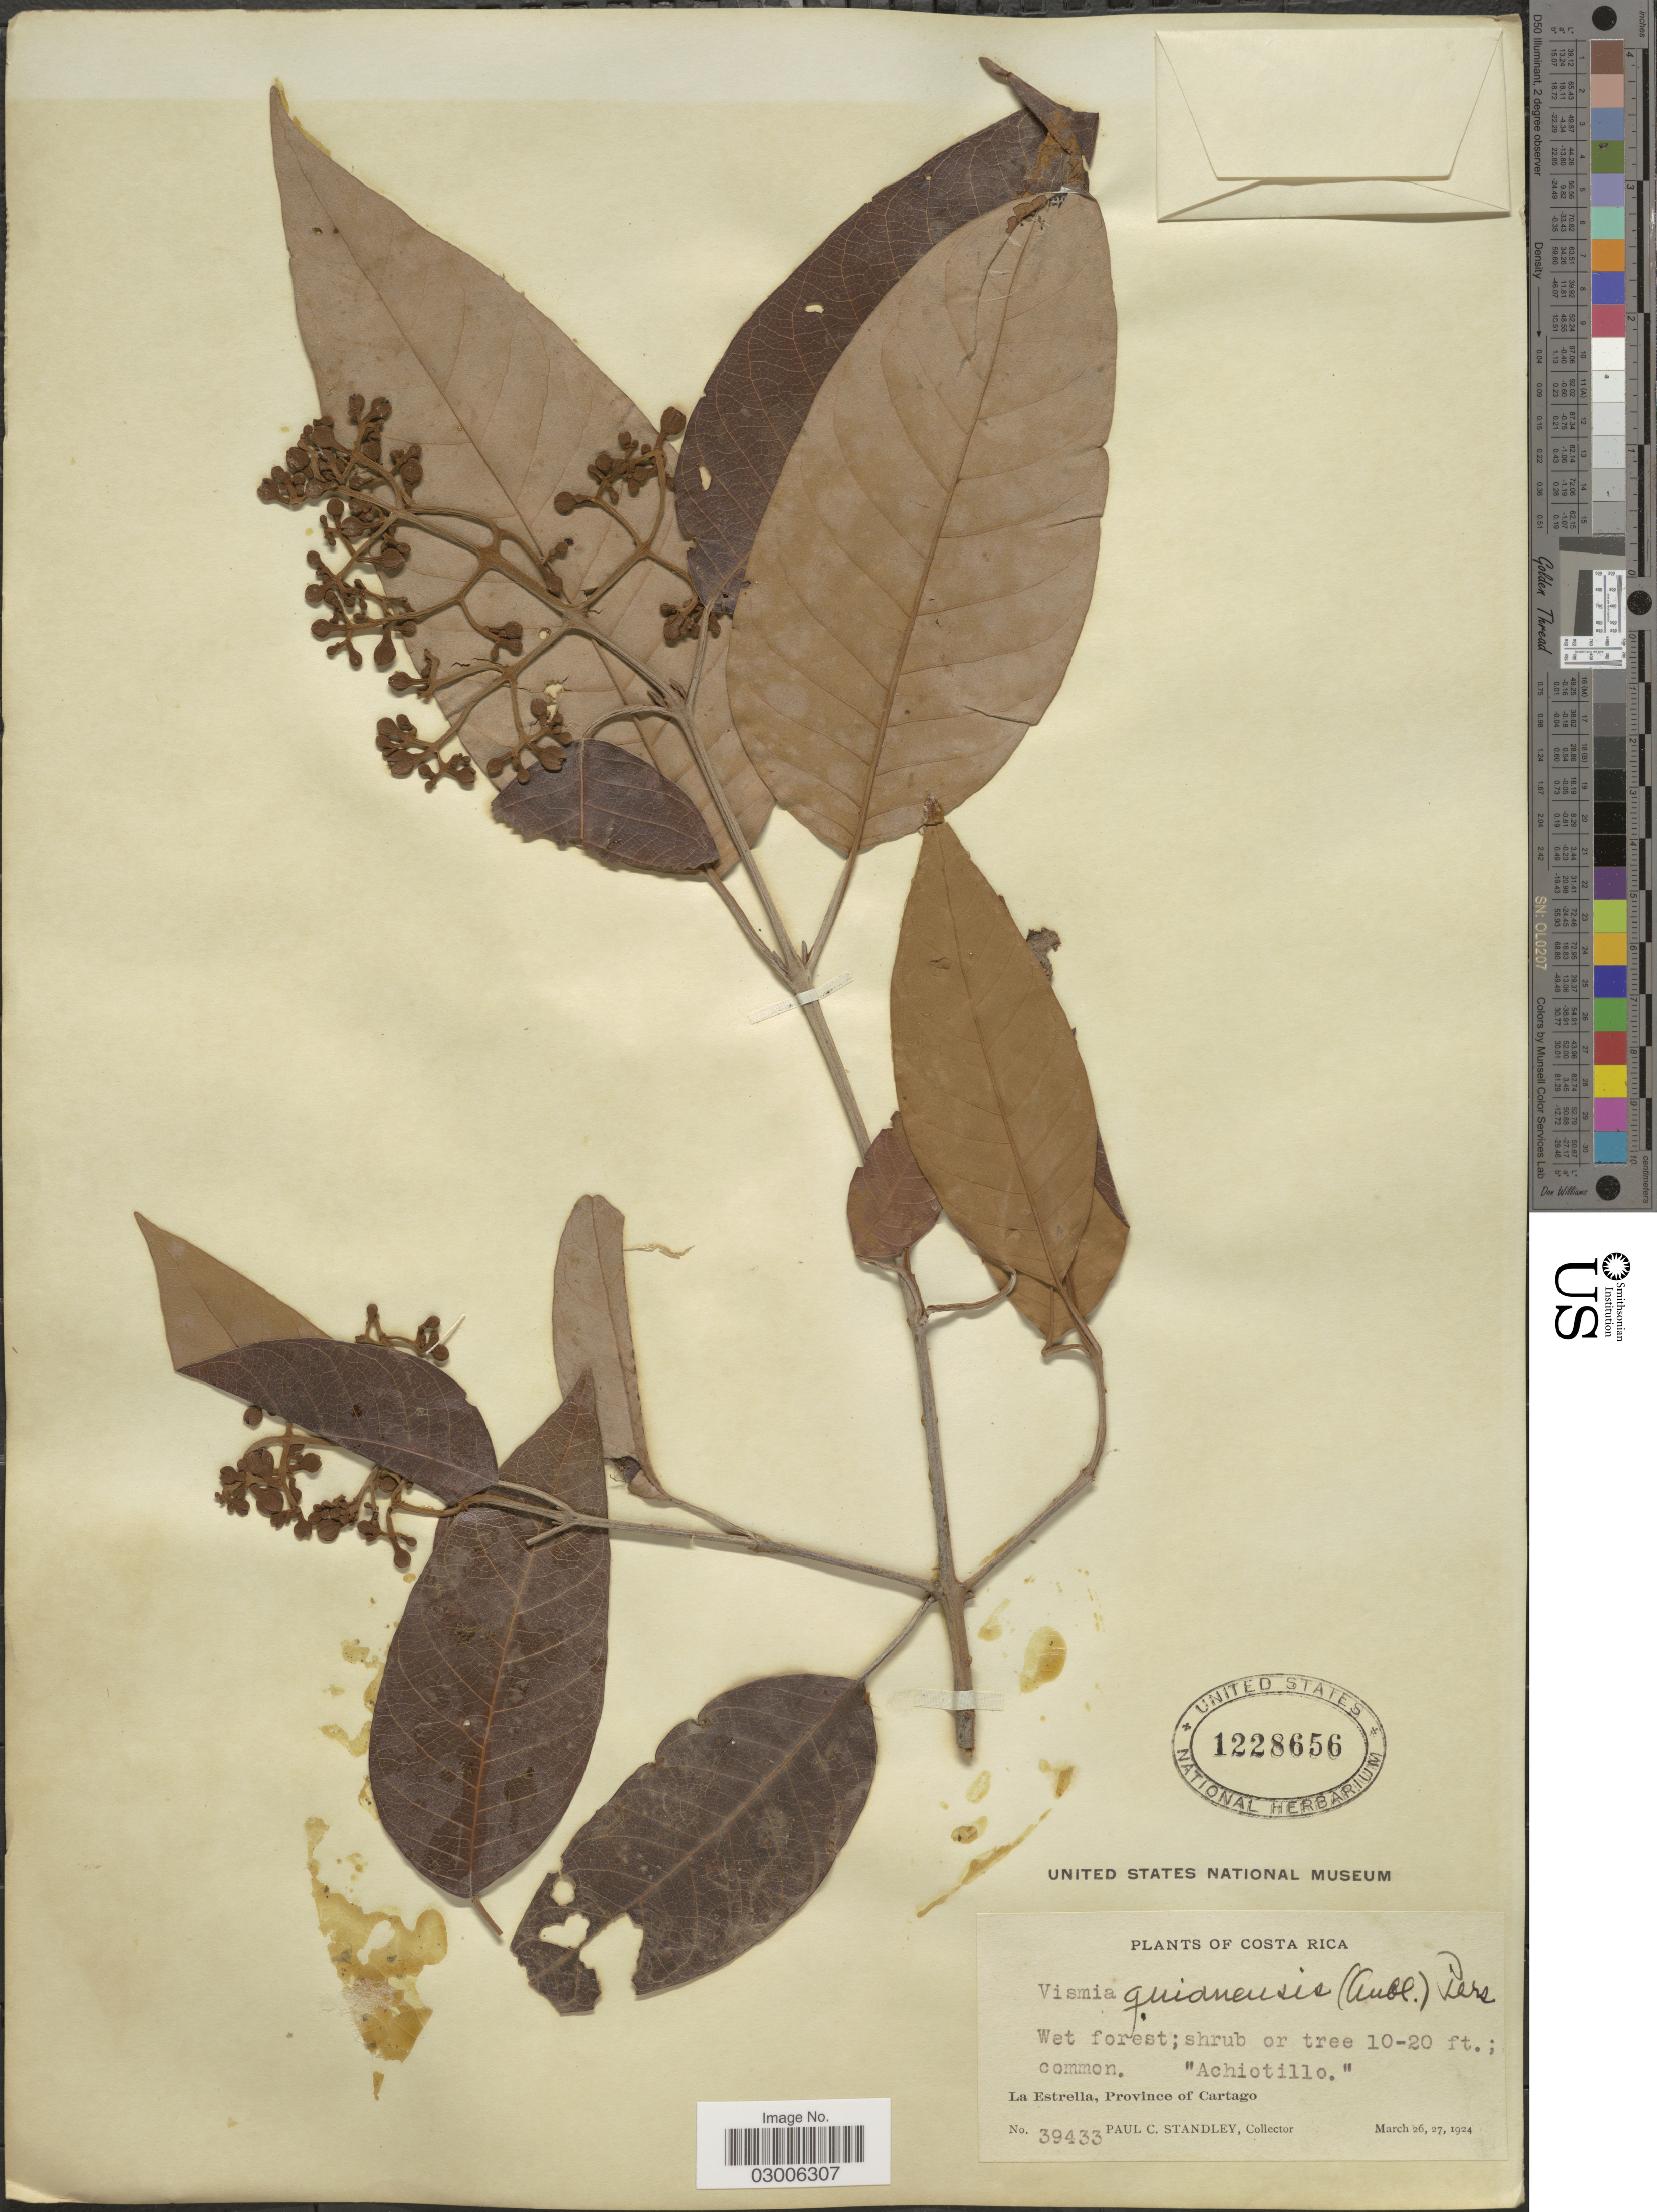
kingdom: Plantae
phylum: Tracheophyta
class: Magnoliopsida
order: Malpighiales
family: Hypericaceae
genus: Vismia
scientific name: Vismia guianensis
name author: (Aubl.) Pers.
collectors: P. C. Standley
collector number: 39433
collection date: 1924-03-26/1924-03-27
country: Costa Rica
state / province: Cartago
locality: La Estrella.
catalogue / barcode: US 1228656